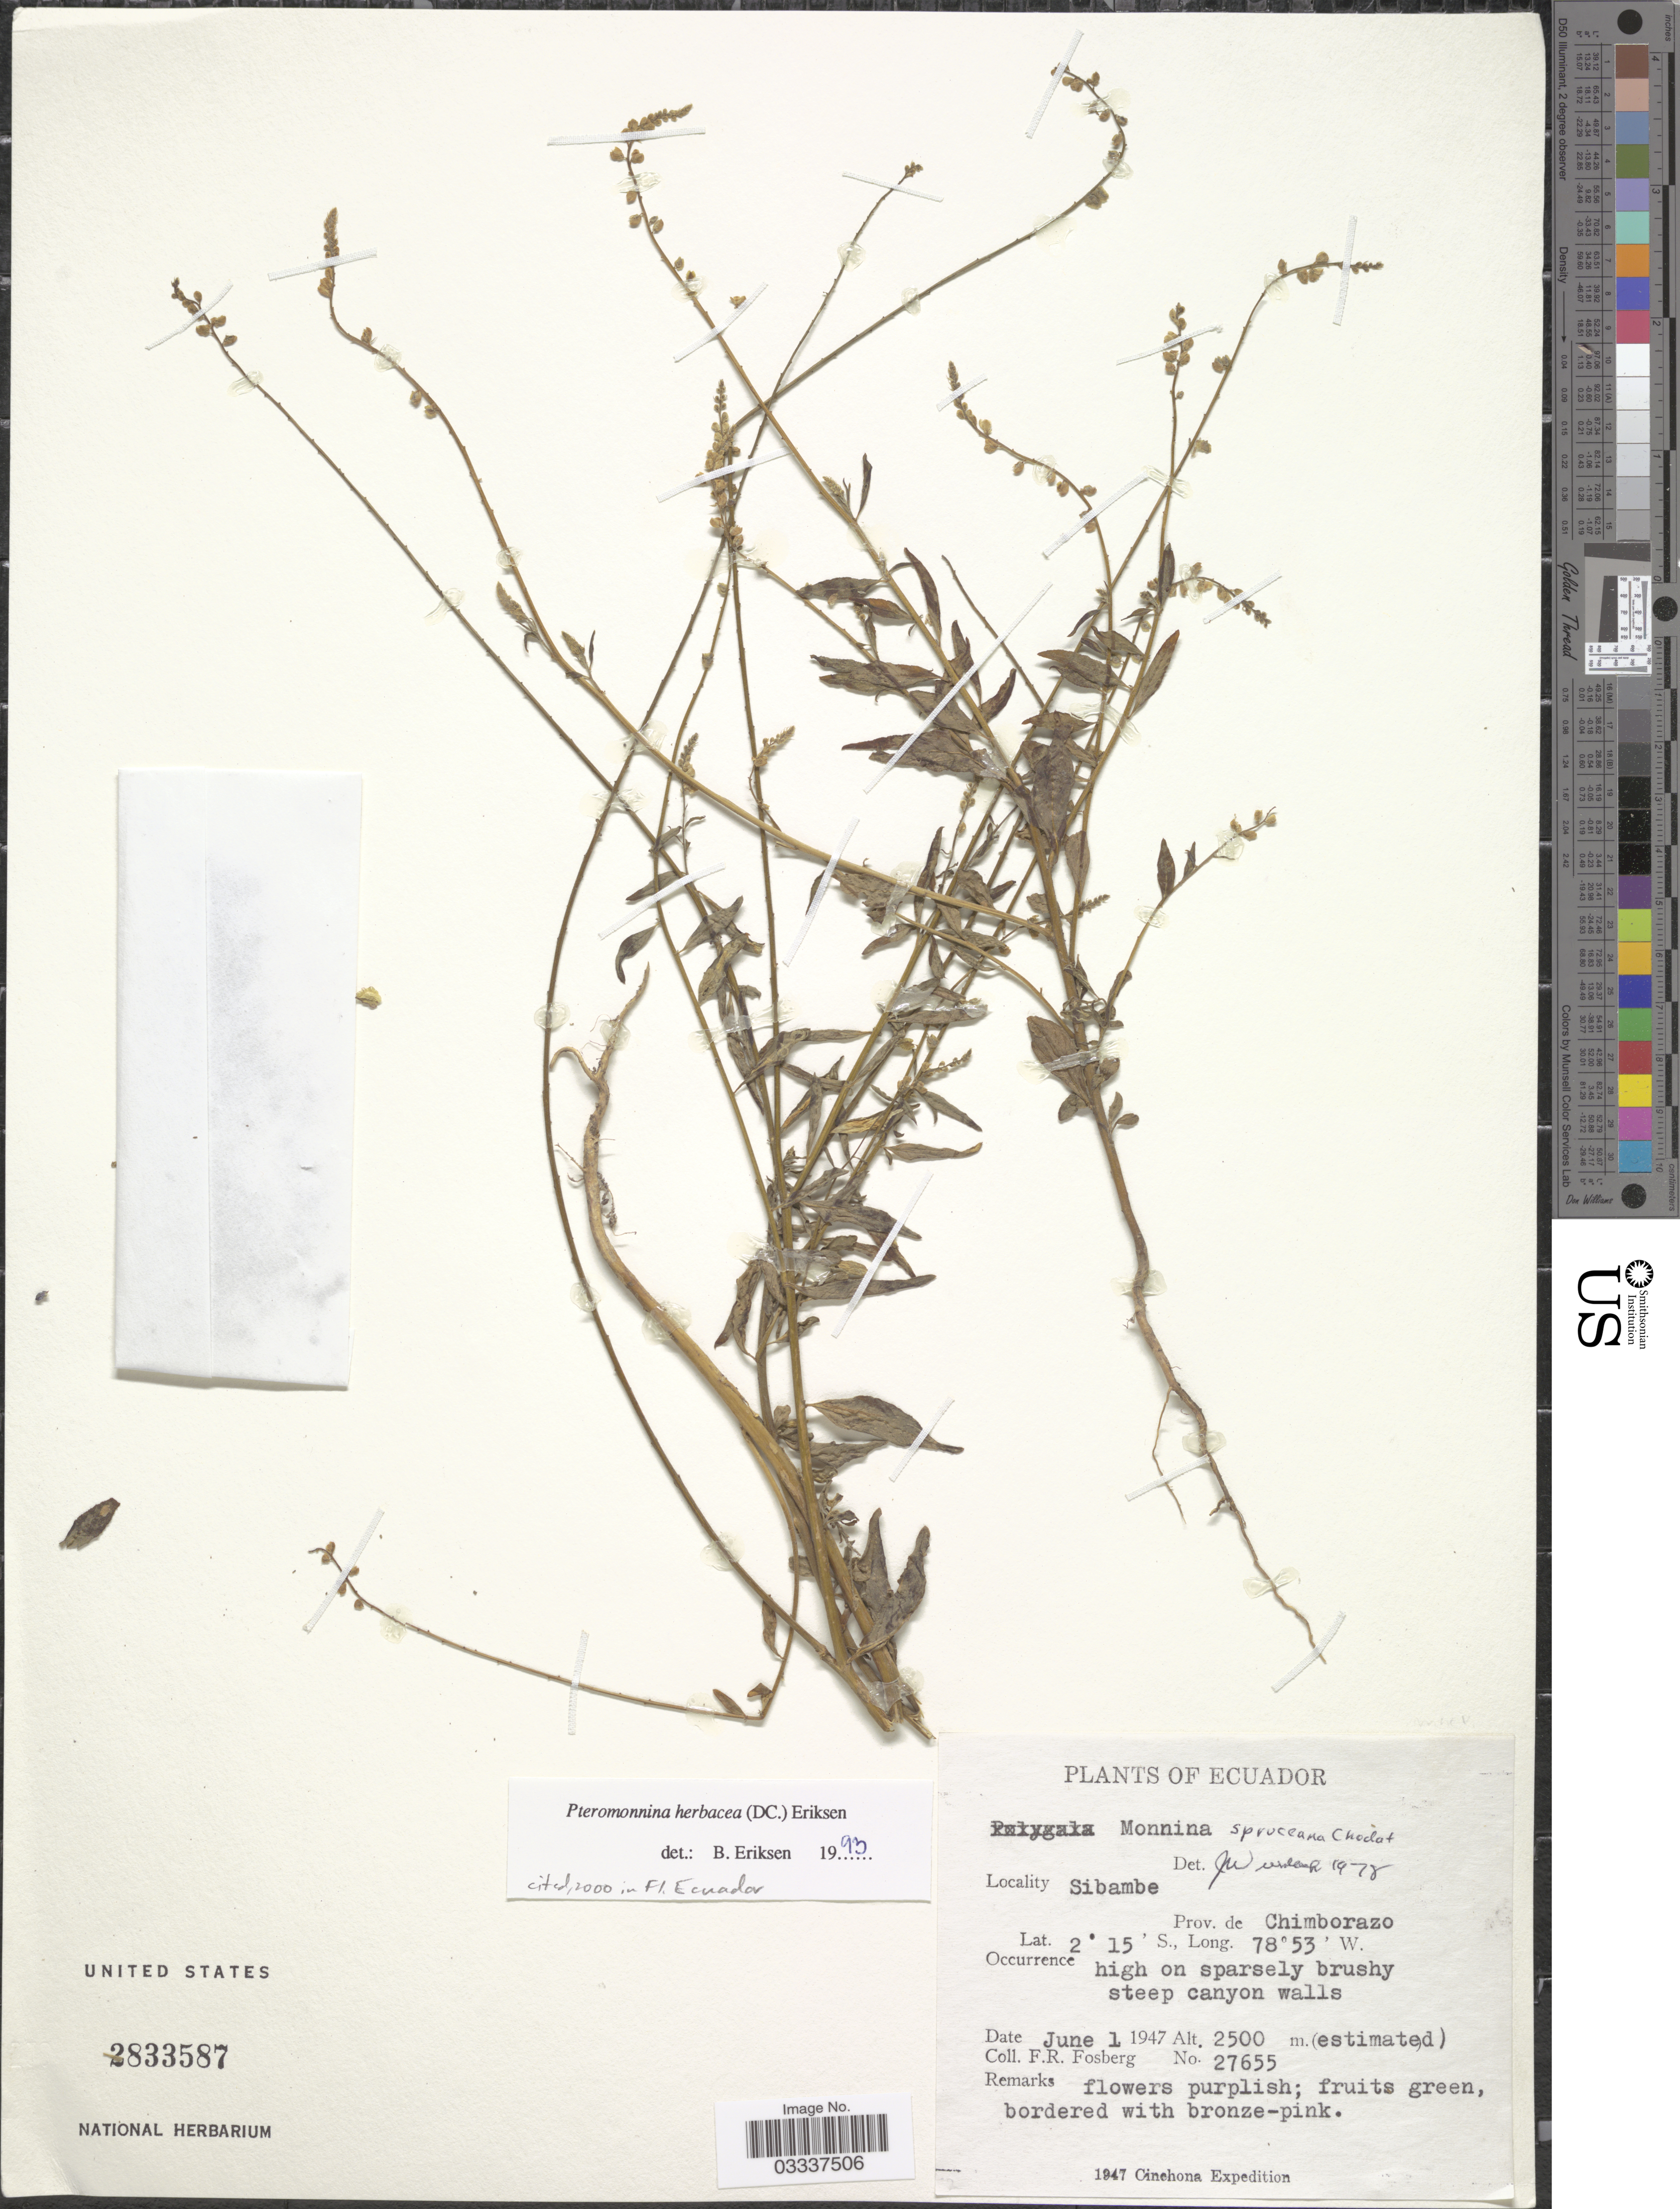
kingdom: Plantae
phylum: Tracheophyta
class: Magnoliopsida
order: Fabales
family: Polygalaceae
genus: Monnina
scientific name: Monnina herbacea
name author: DC.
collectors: F. R. Fosberg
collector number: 27655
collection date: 1947-06-01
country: Ecuador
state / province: Chimborazo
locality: Sibambe.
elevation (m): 2500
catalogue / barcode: US 2833587